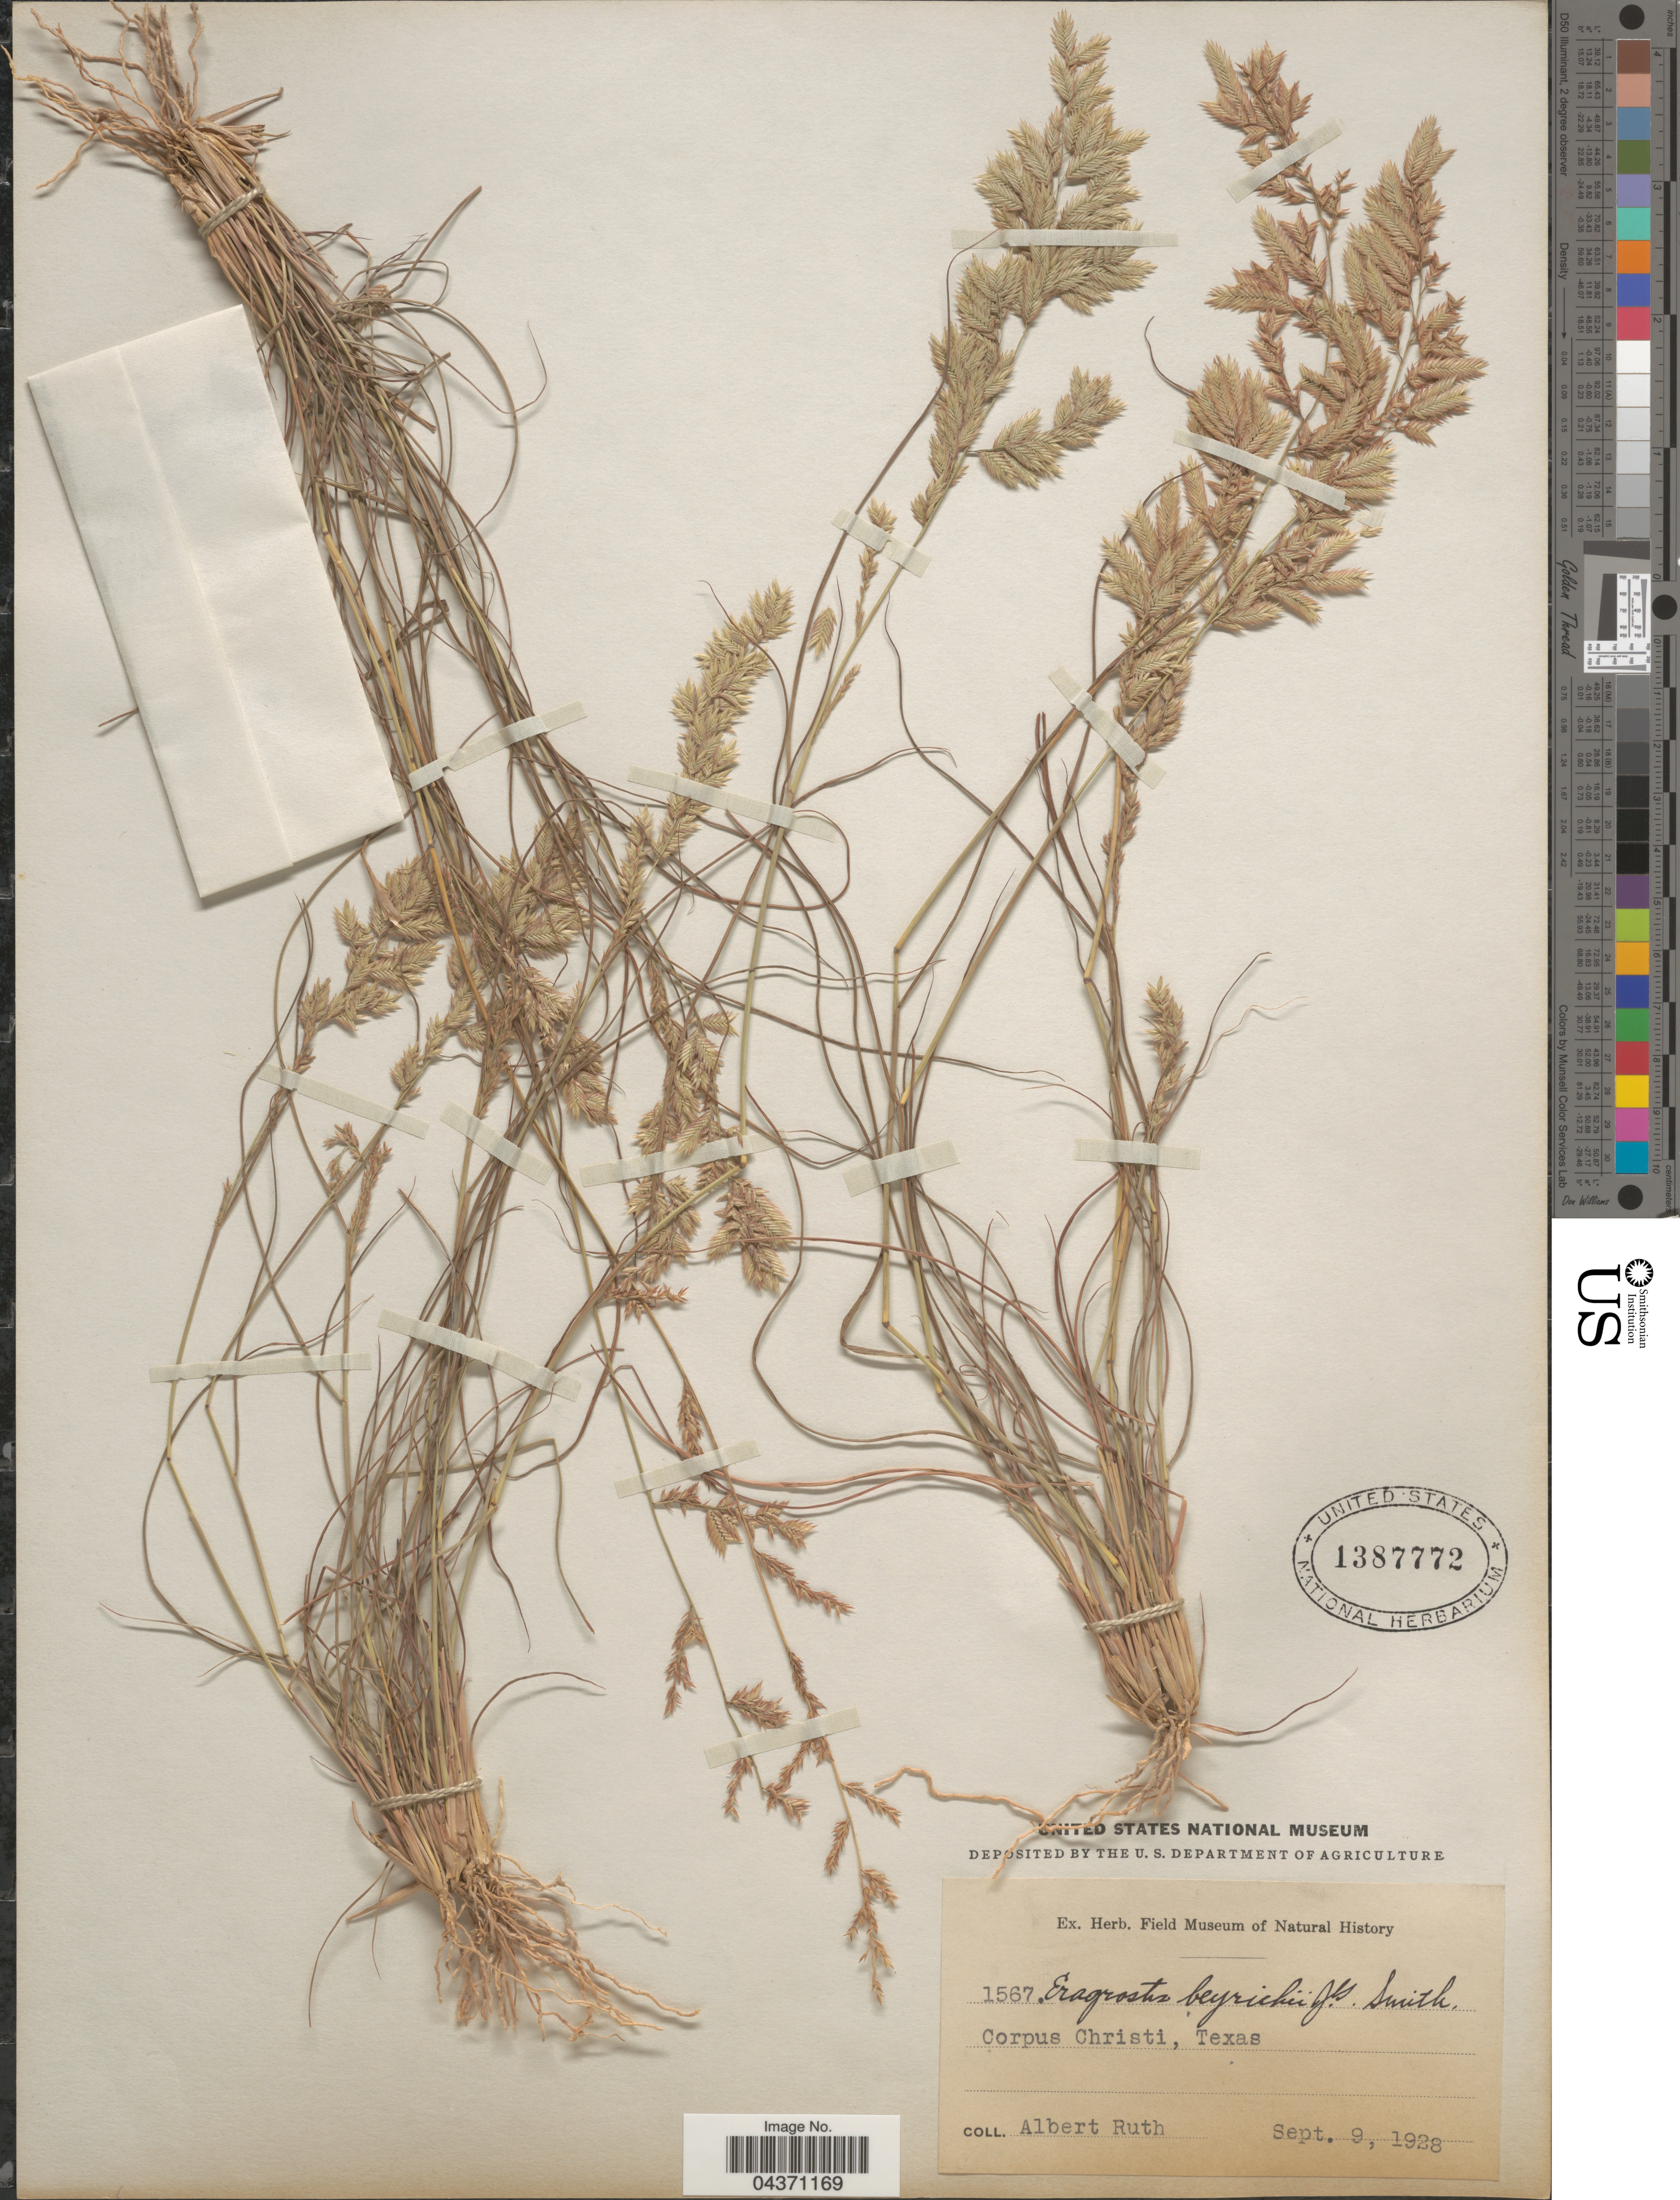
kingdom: Plantae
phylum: Tracheophyta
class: Liliopsida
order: Poales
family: Poaceae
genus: Eragrostis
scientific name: Eragrostis secundiflora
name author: J. Presl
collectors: A. Ruth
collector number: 1567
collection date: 1928-09-09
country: United States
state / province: Texas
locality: Corpus Christi.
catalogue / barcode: US 1387772